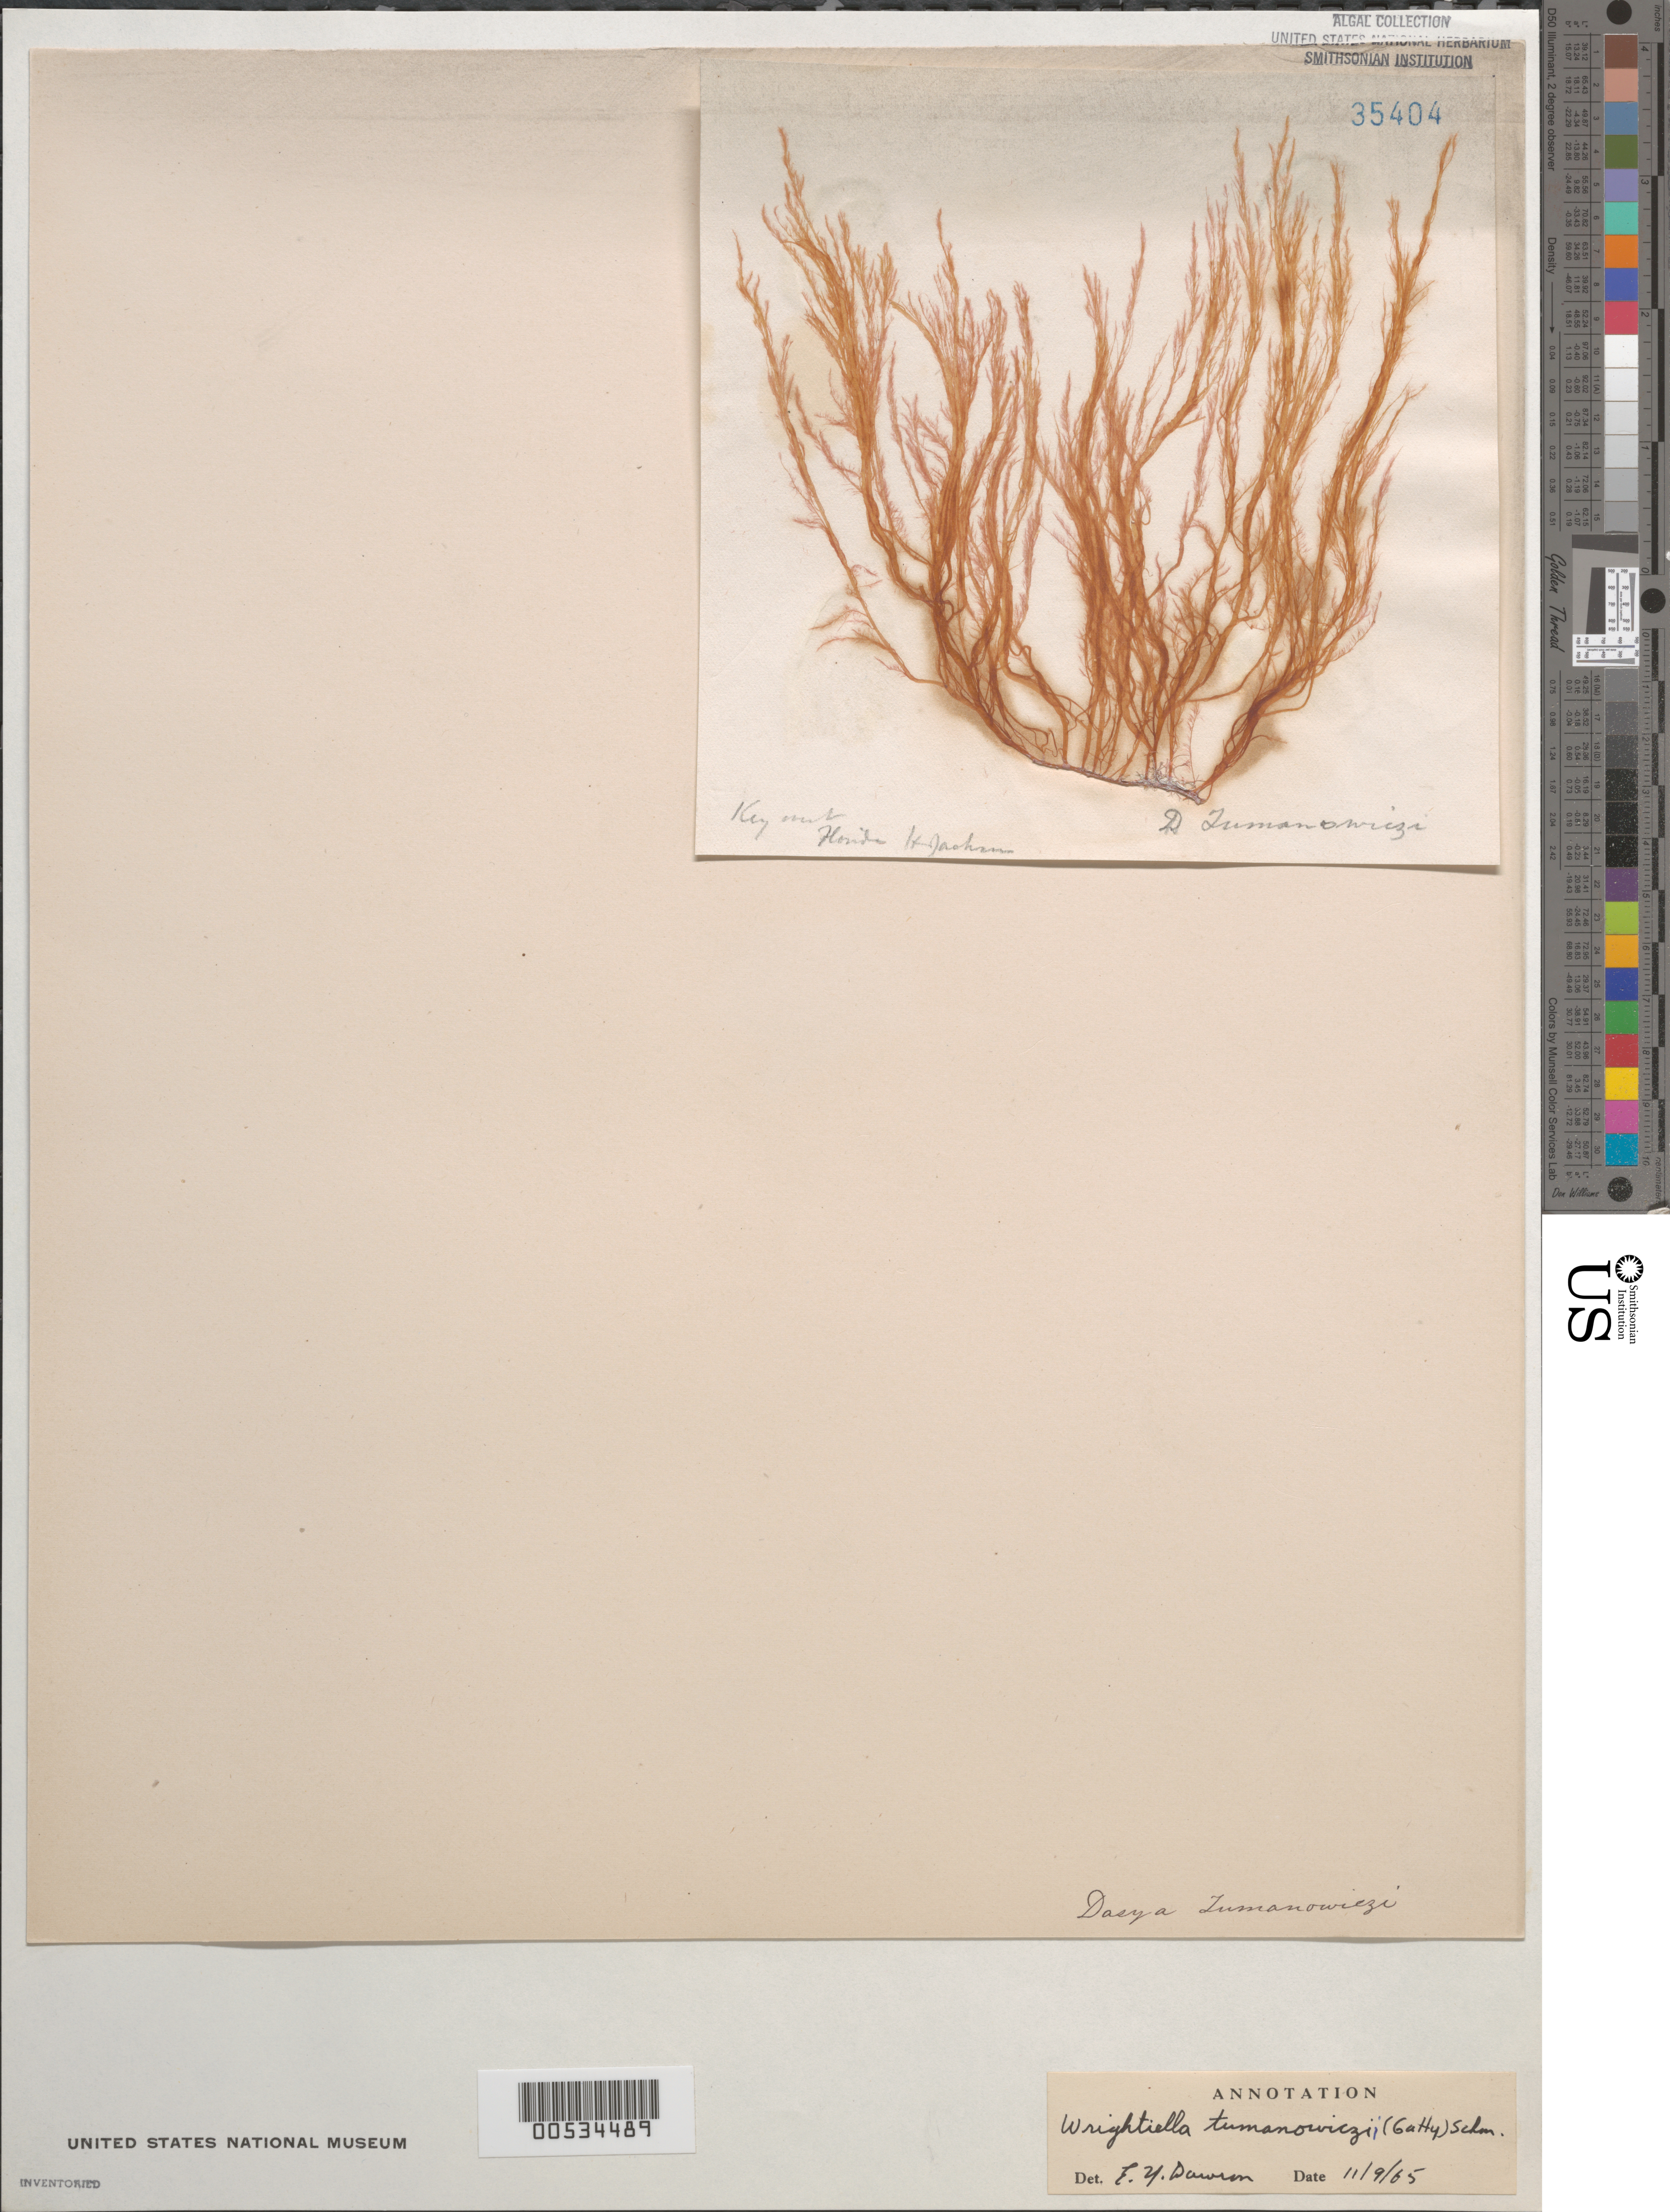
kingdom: Plantae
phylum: Rhodophyta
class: Florideophyceae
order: Ceramiales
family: Rhodomelaceae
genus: Wrightiella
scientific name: Wrightiella tumanowiczii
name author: (Gatty ex Harv.) F. Schmitz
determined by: Dawson, E. Y.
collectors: H. Jackson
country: United States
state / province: Florida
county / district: Monroe County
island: Key West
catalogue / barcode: US 35404